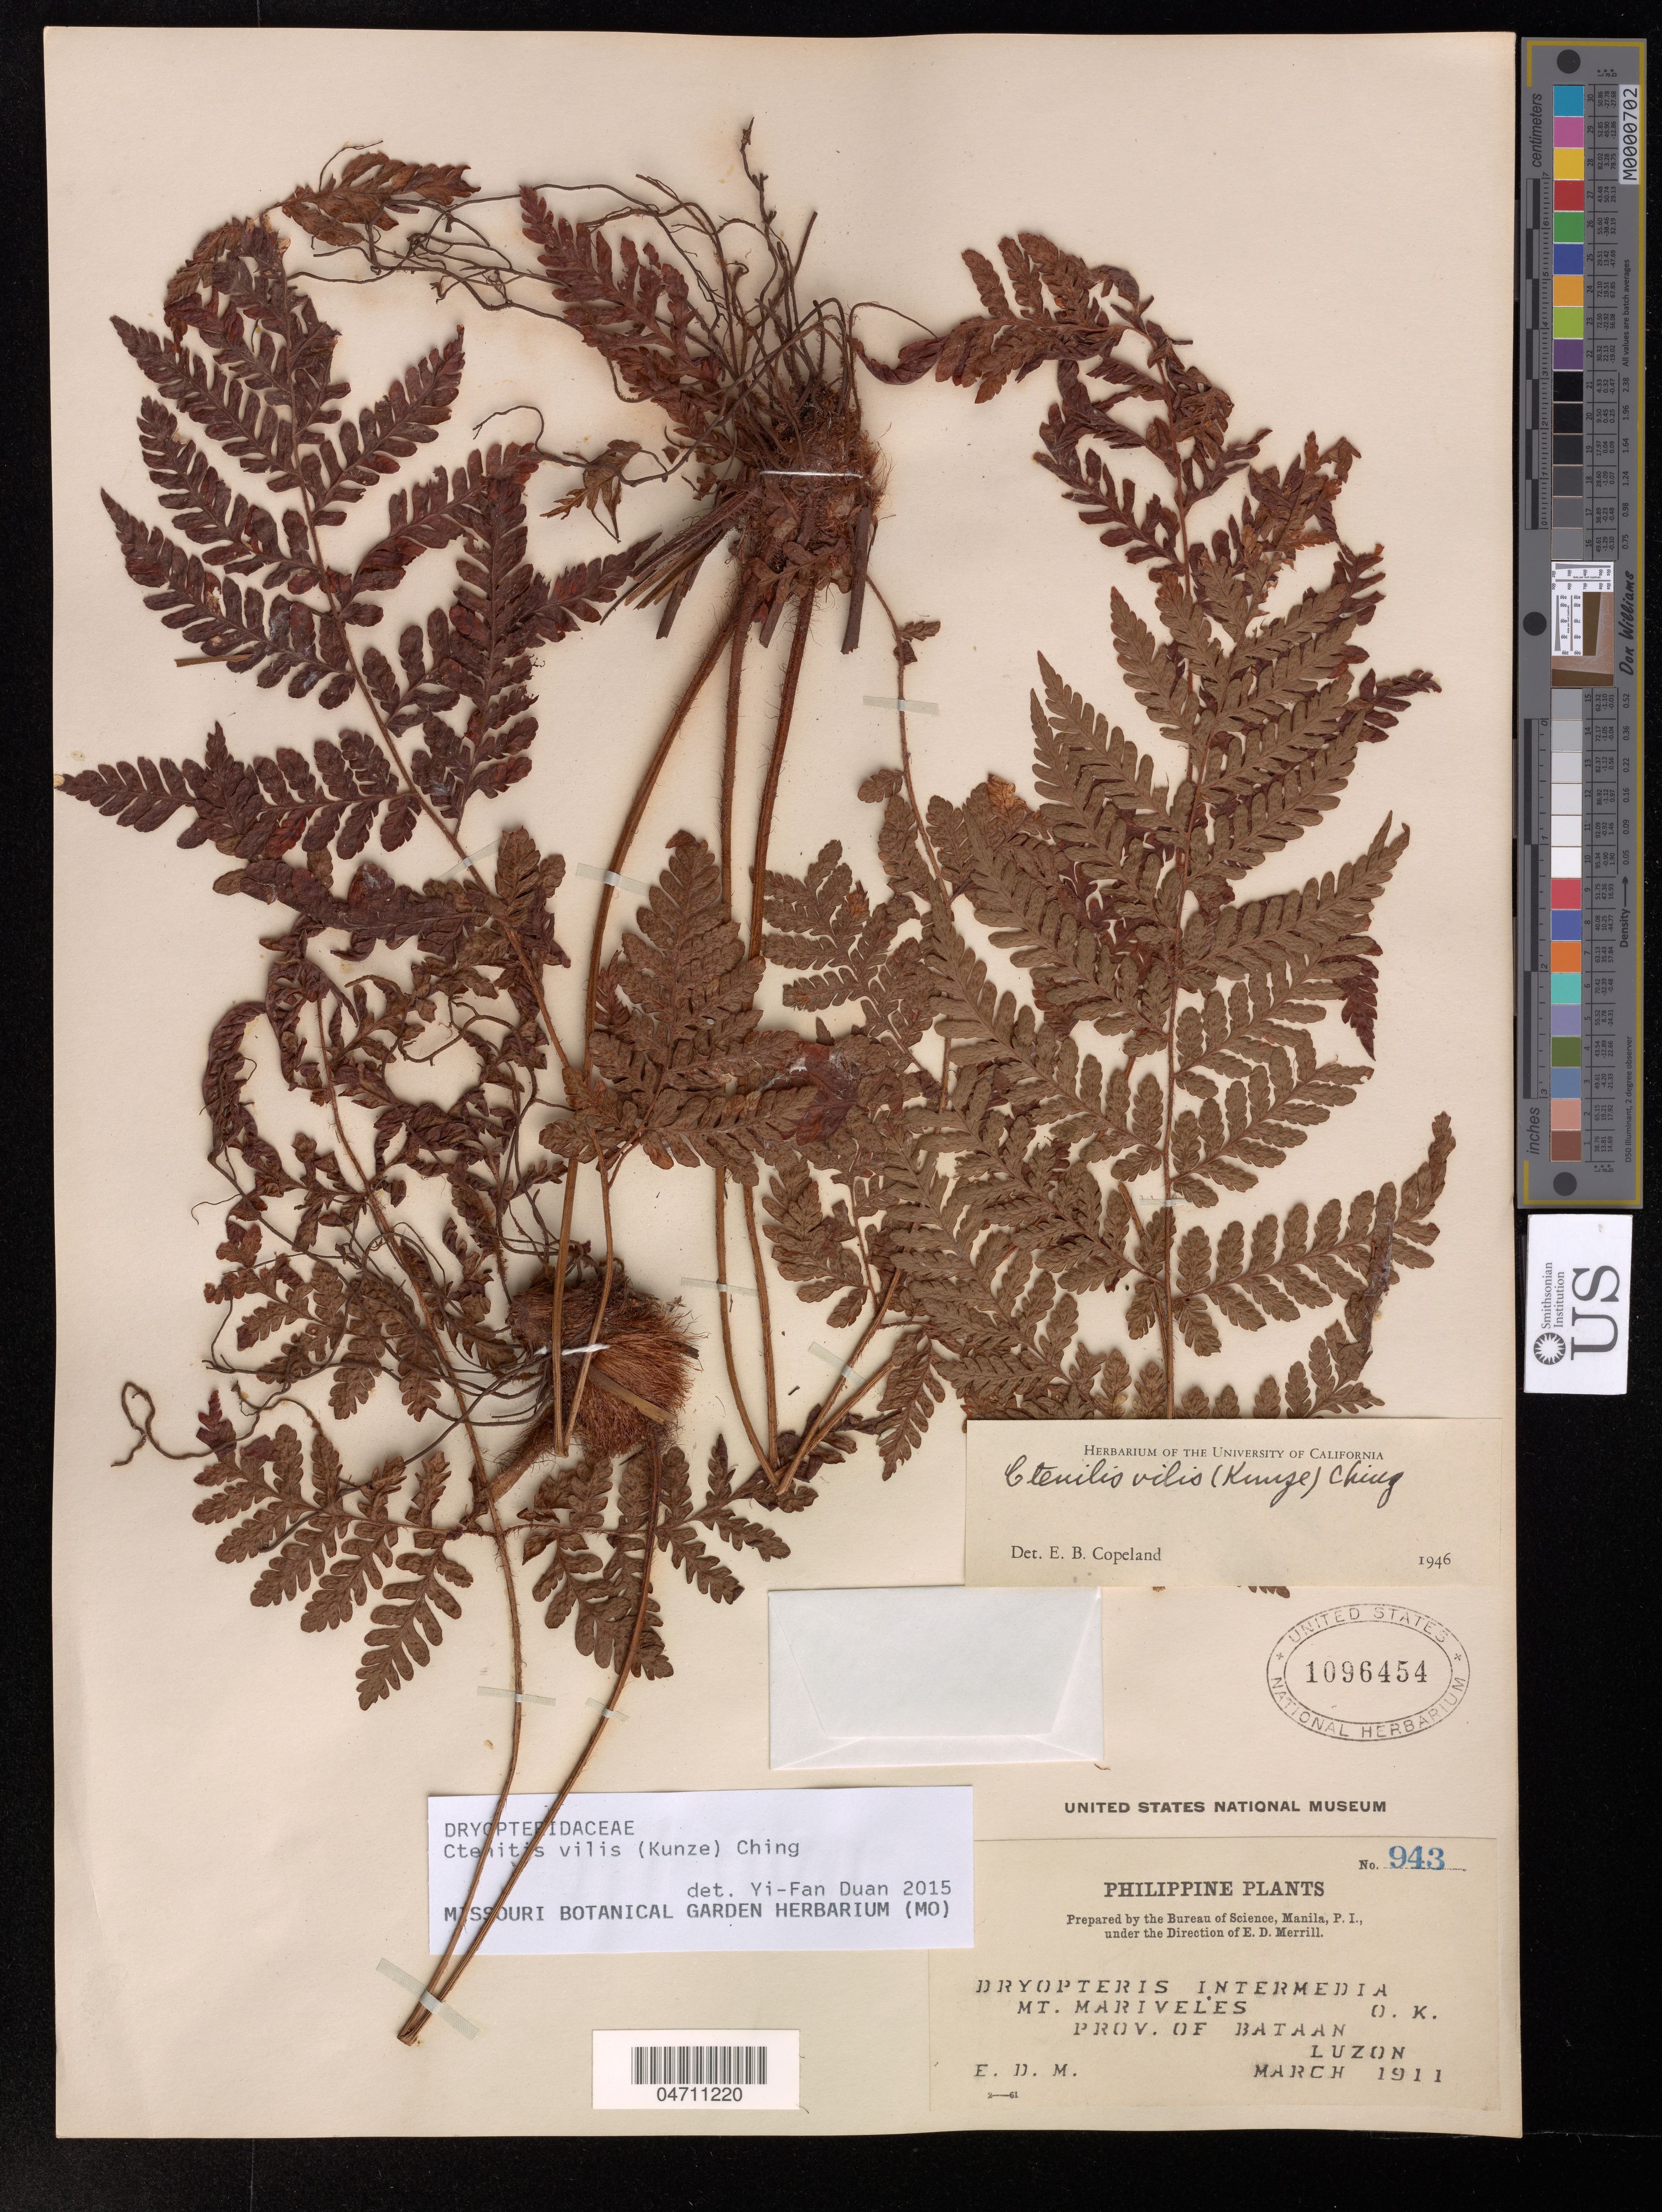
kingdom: Plantae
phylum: Tracheophyta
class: Polypodiopsida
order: Polypodiales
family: Dryopteridaceae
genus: Ctenitis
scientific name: Ctenitis vilis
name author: (Kunze) Ching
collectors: E. D. M.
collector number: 943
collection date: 1911-03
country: Philippines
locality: Mt. Mariveles Prov. of Bataan Luzon.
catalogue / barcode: US 1096454